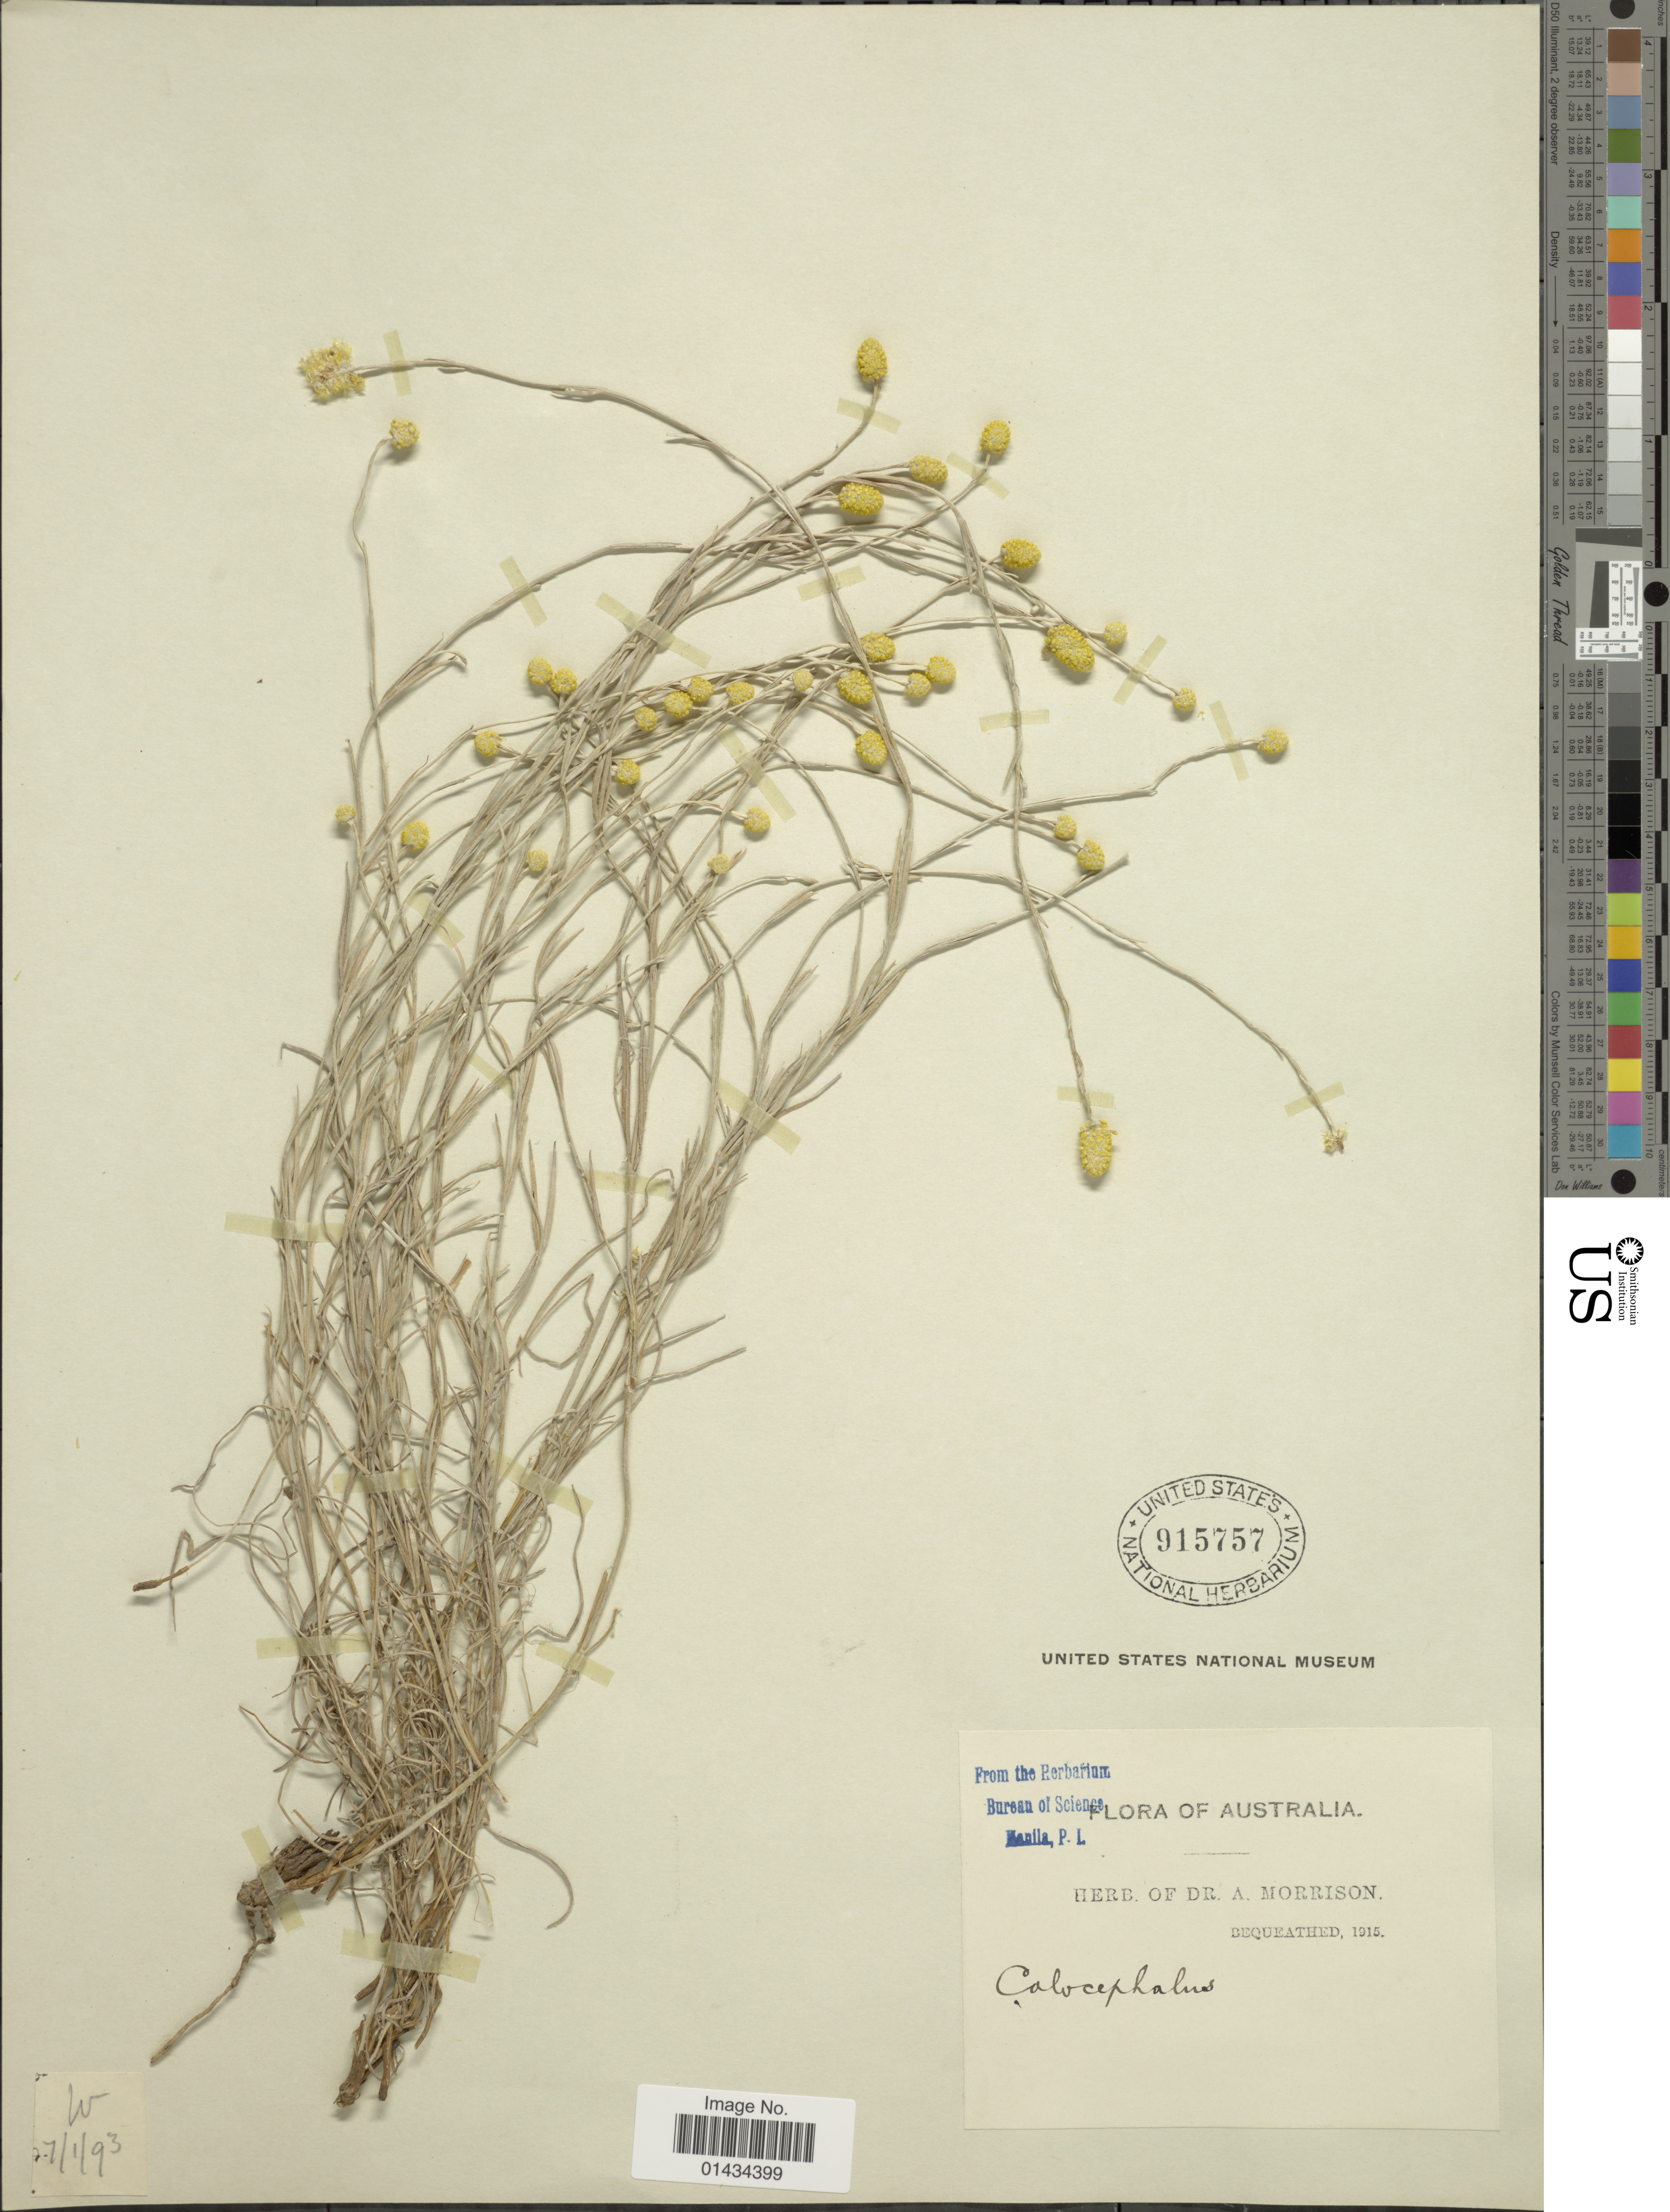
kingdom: Plantae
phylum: Tracheophyta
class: Magnoliopsida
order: Asterales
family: Asteraceae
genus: Calocephalus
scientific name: Calocephalus sp.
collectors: ex herb. Dr. A. Morrison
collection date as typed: Transcribed d/m/y: 27/1/93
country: Australia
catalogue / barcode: US 915757